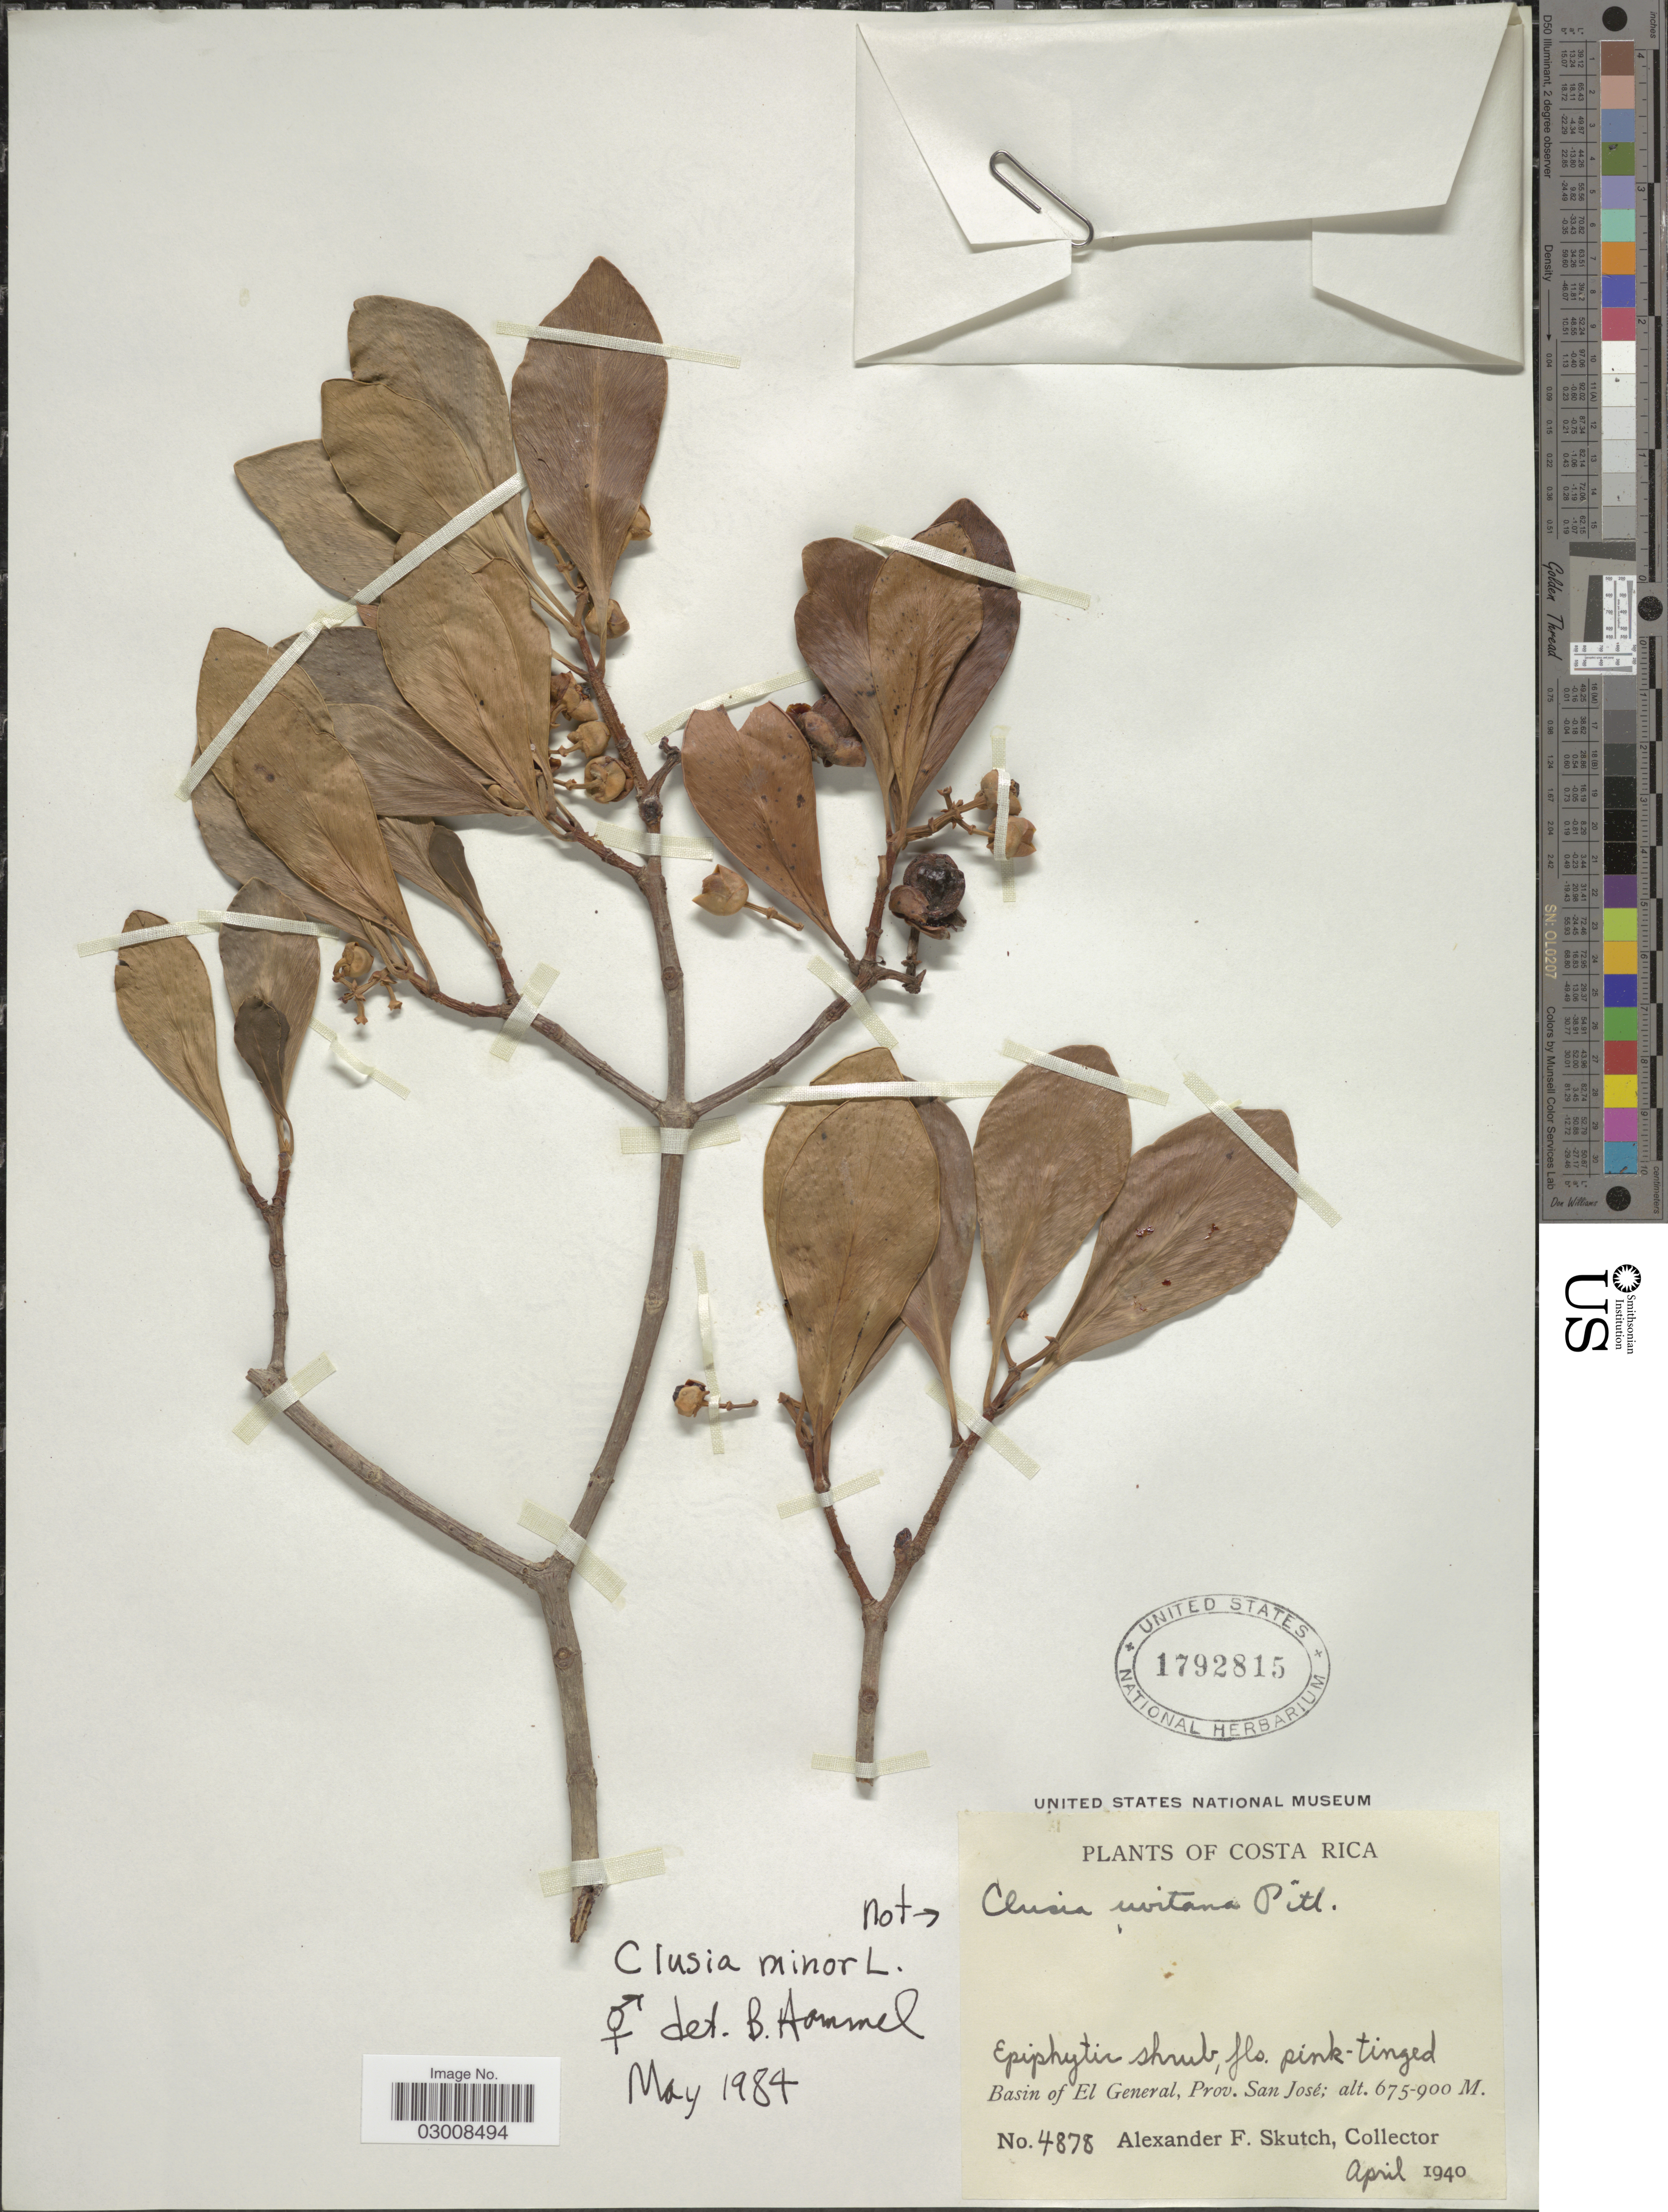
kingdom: Plantae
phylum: Tracheophyta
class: Magnoliopsida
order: Malpighiales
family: Clusiaceae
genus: Clusia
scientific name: Clusia minor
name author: L.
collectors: A. F. Skutch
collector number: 4878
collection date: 1940-04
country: Costa Rica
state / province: San José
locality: Basin of El General.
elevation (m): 675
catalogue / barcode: US 1792815